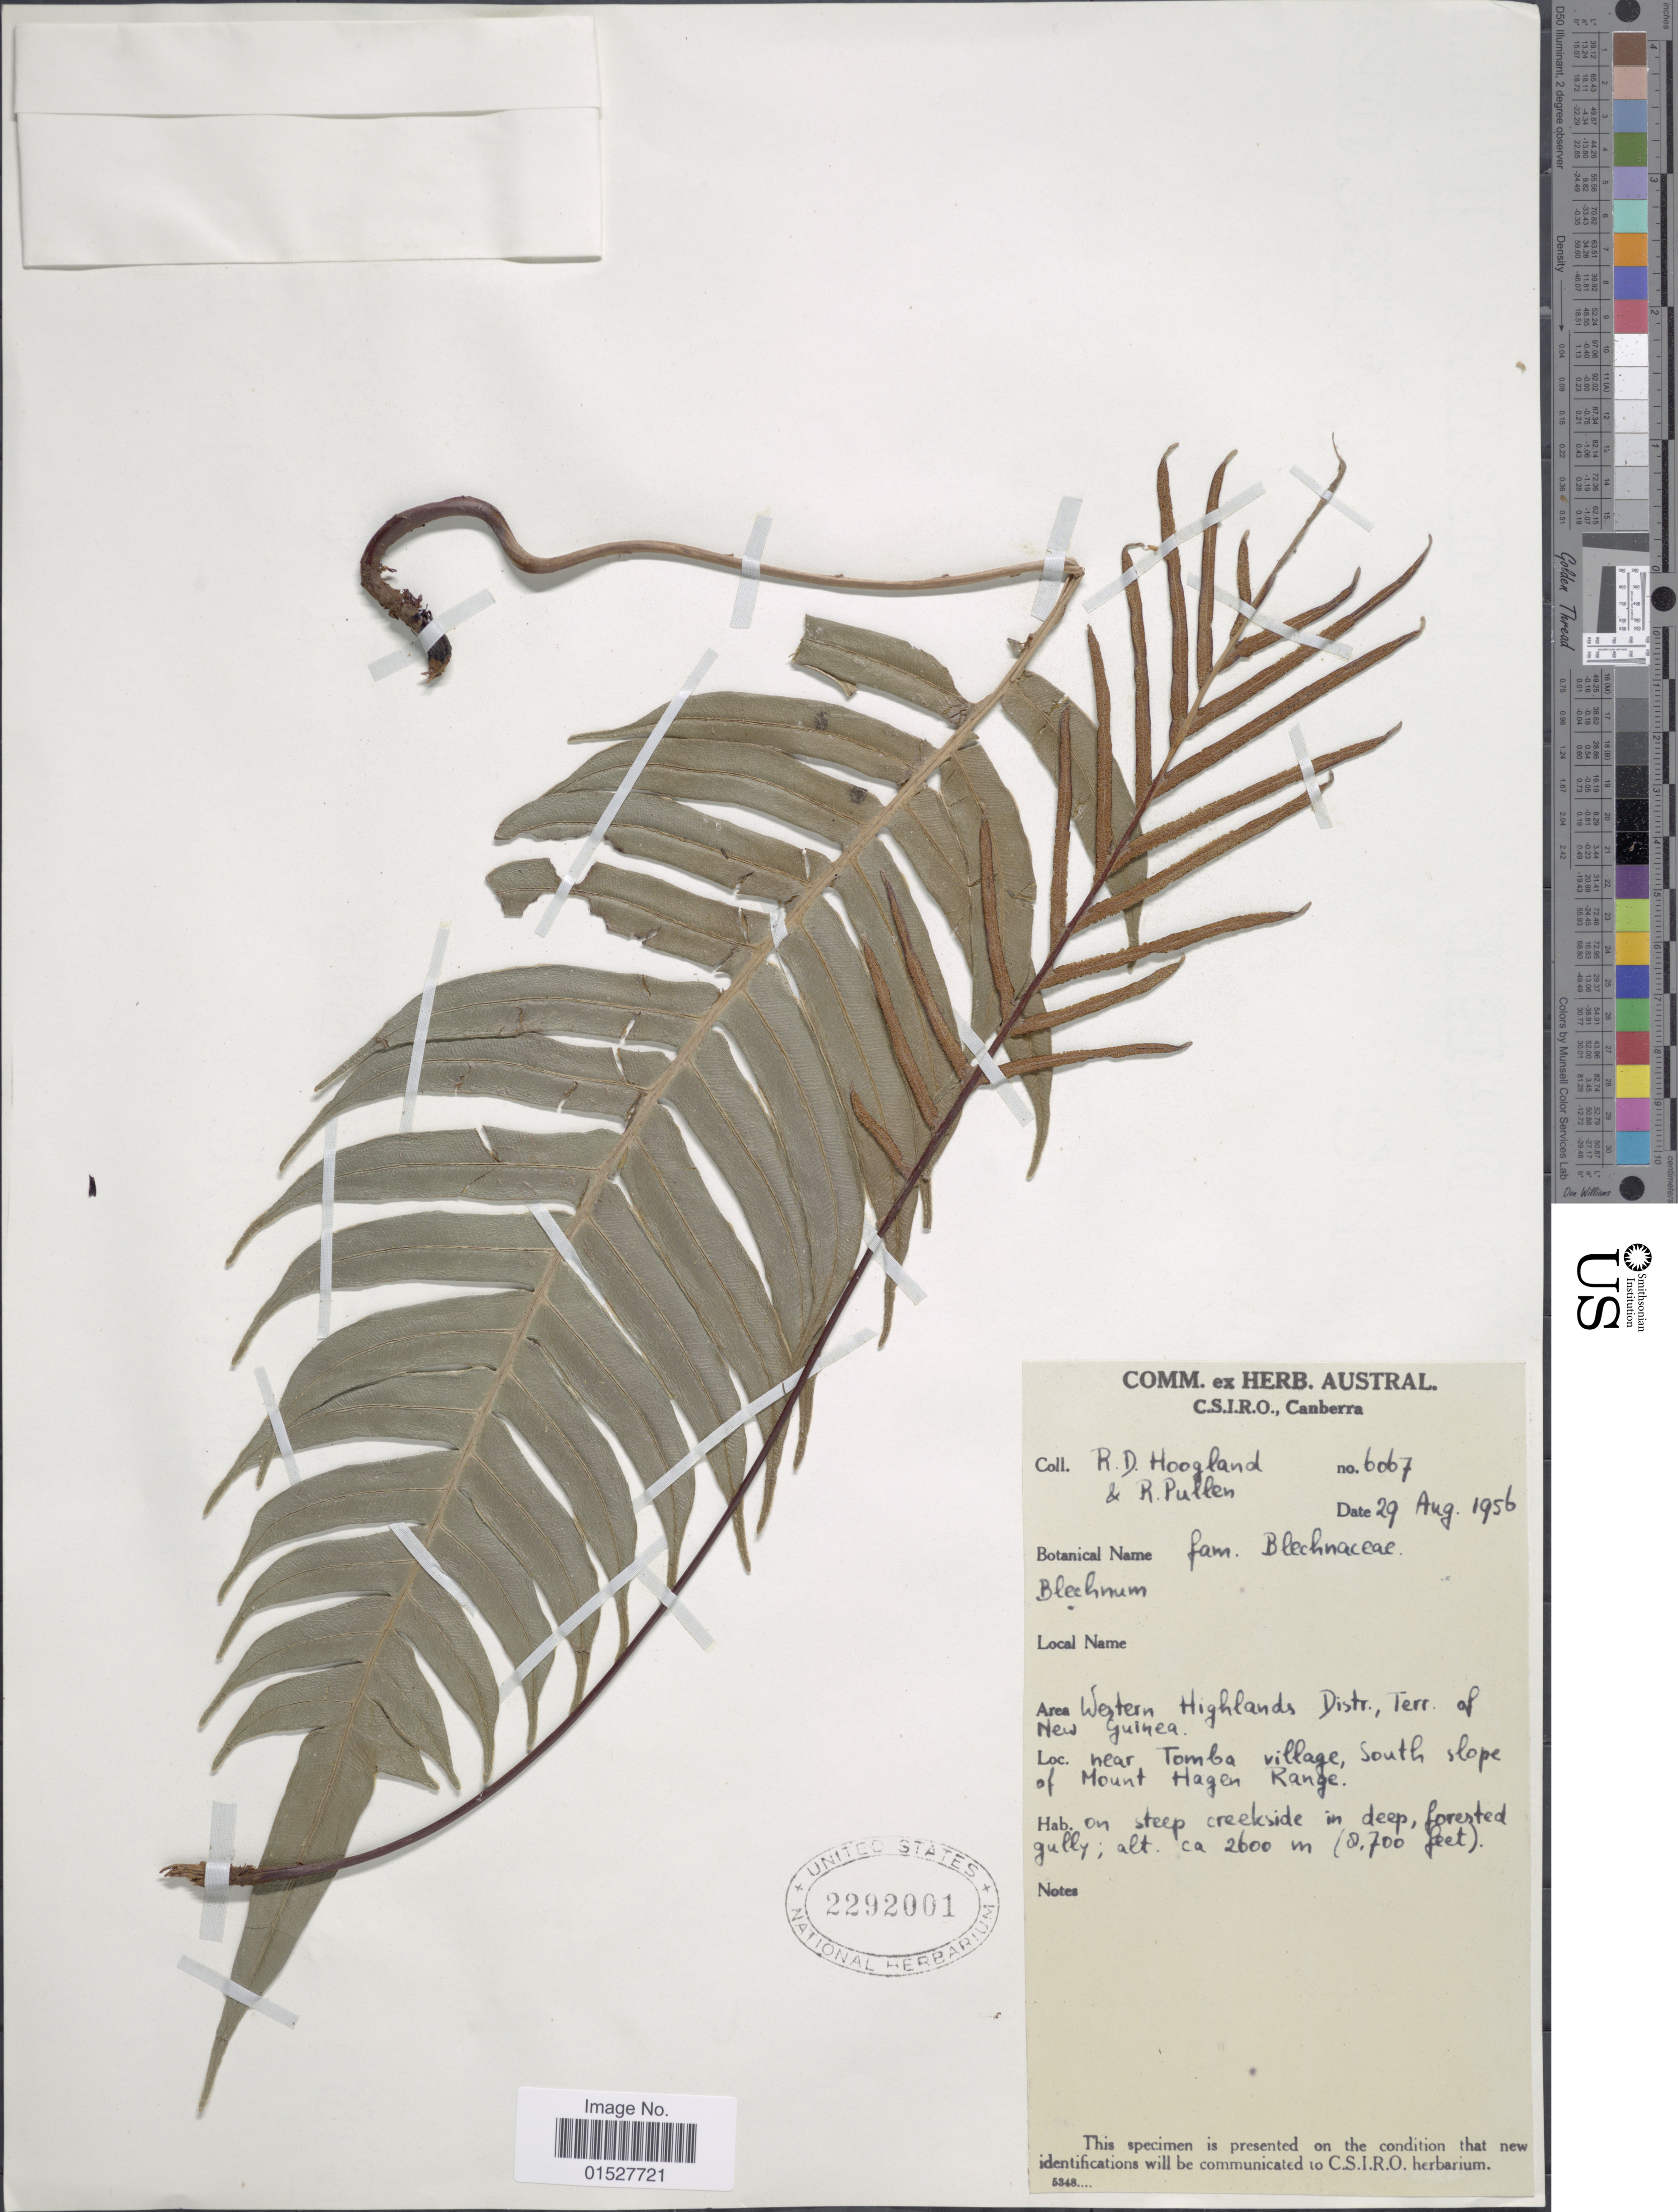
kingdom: Plantae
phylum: Tracheophyta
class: Polypodiopsida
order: Polypodiales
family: Blechnaceae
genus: Blechnum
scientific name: Blechnum sp.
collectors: R. D. Hoogland & R. Pullen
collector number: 6067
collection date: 1956-08-29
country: Papua New Guinea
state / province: Western Highlands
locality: Western Highlands Distr., Terr. of New Guinea. Near Tomba village, South slope of Mount Hagen Range.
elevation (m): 2600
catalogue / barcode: US 2292001